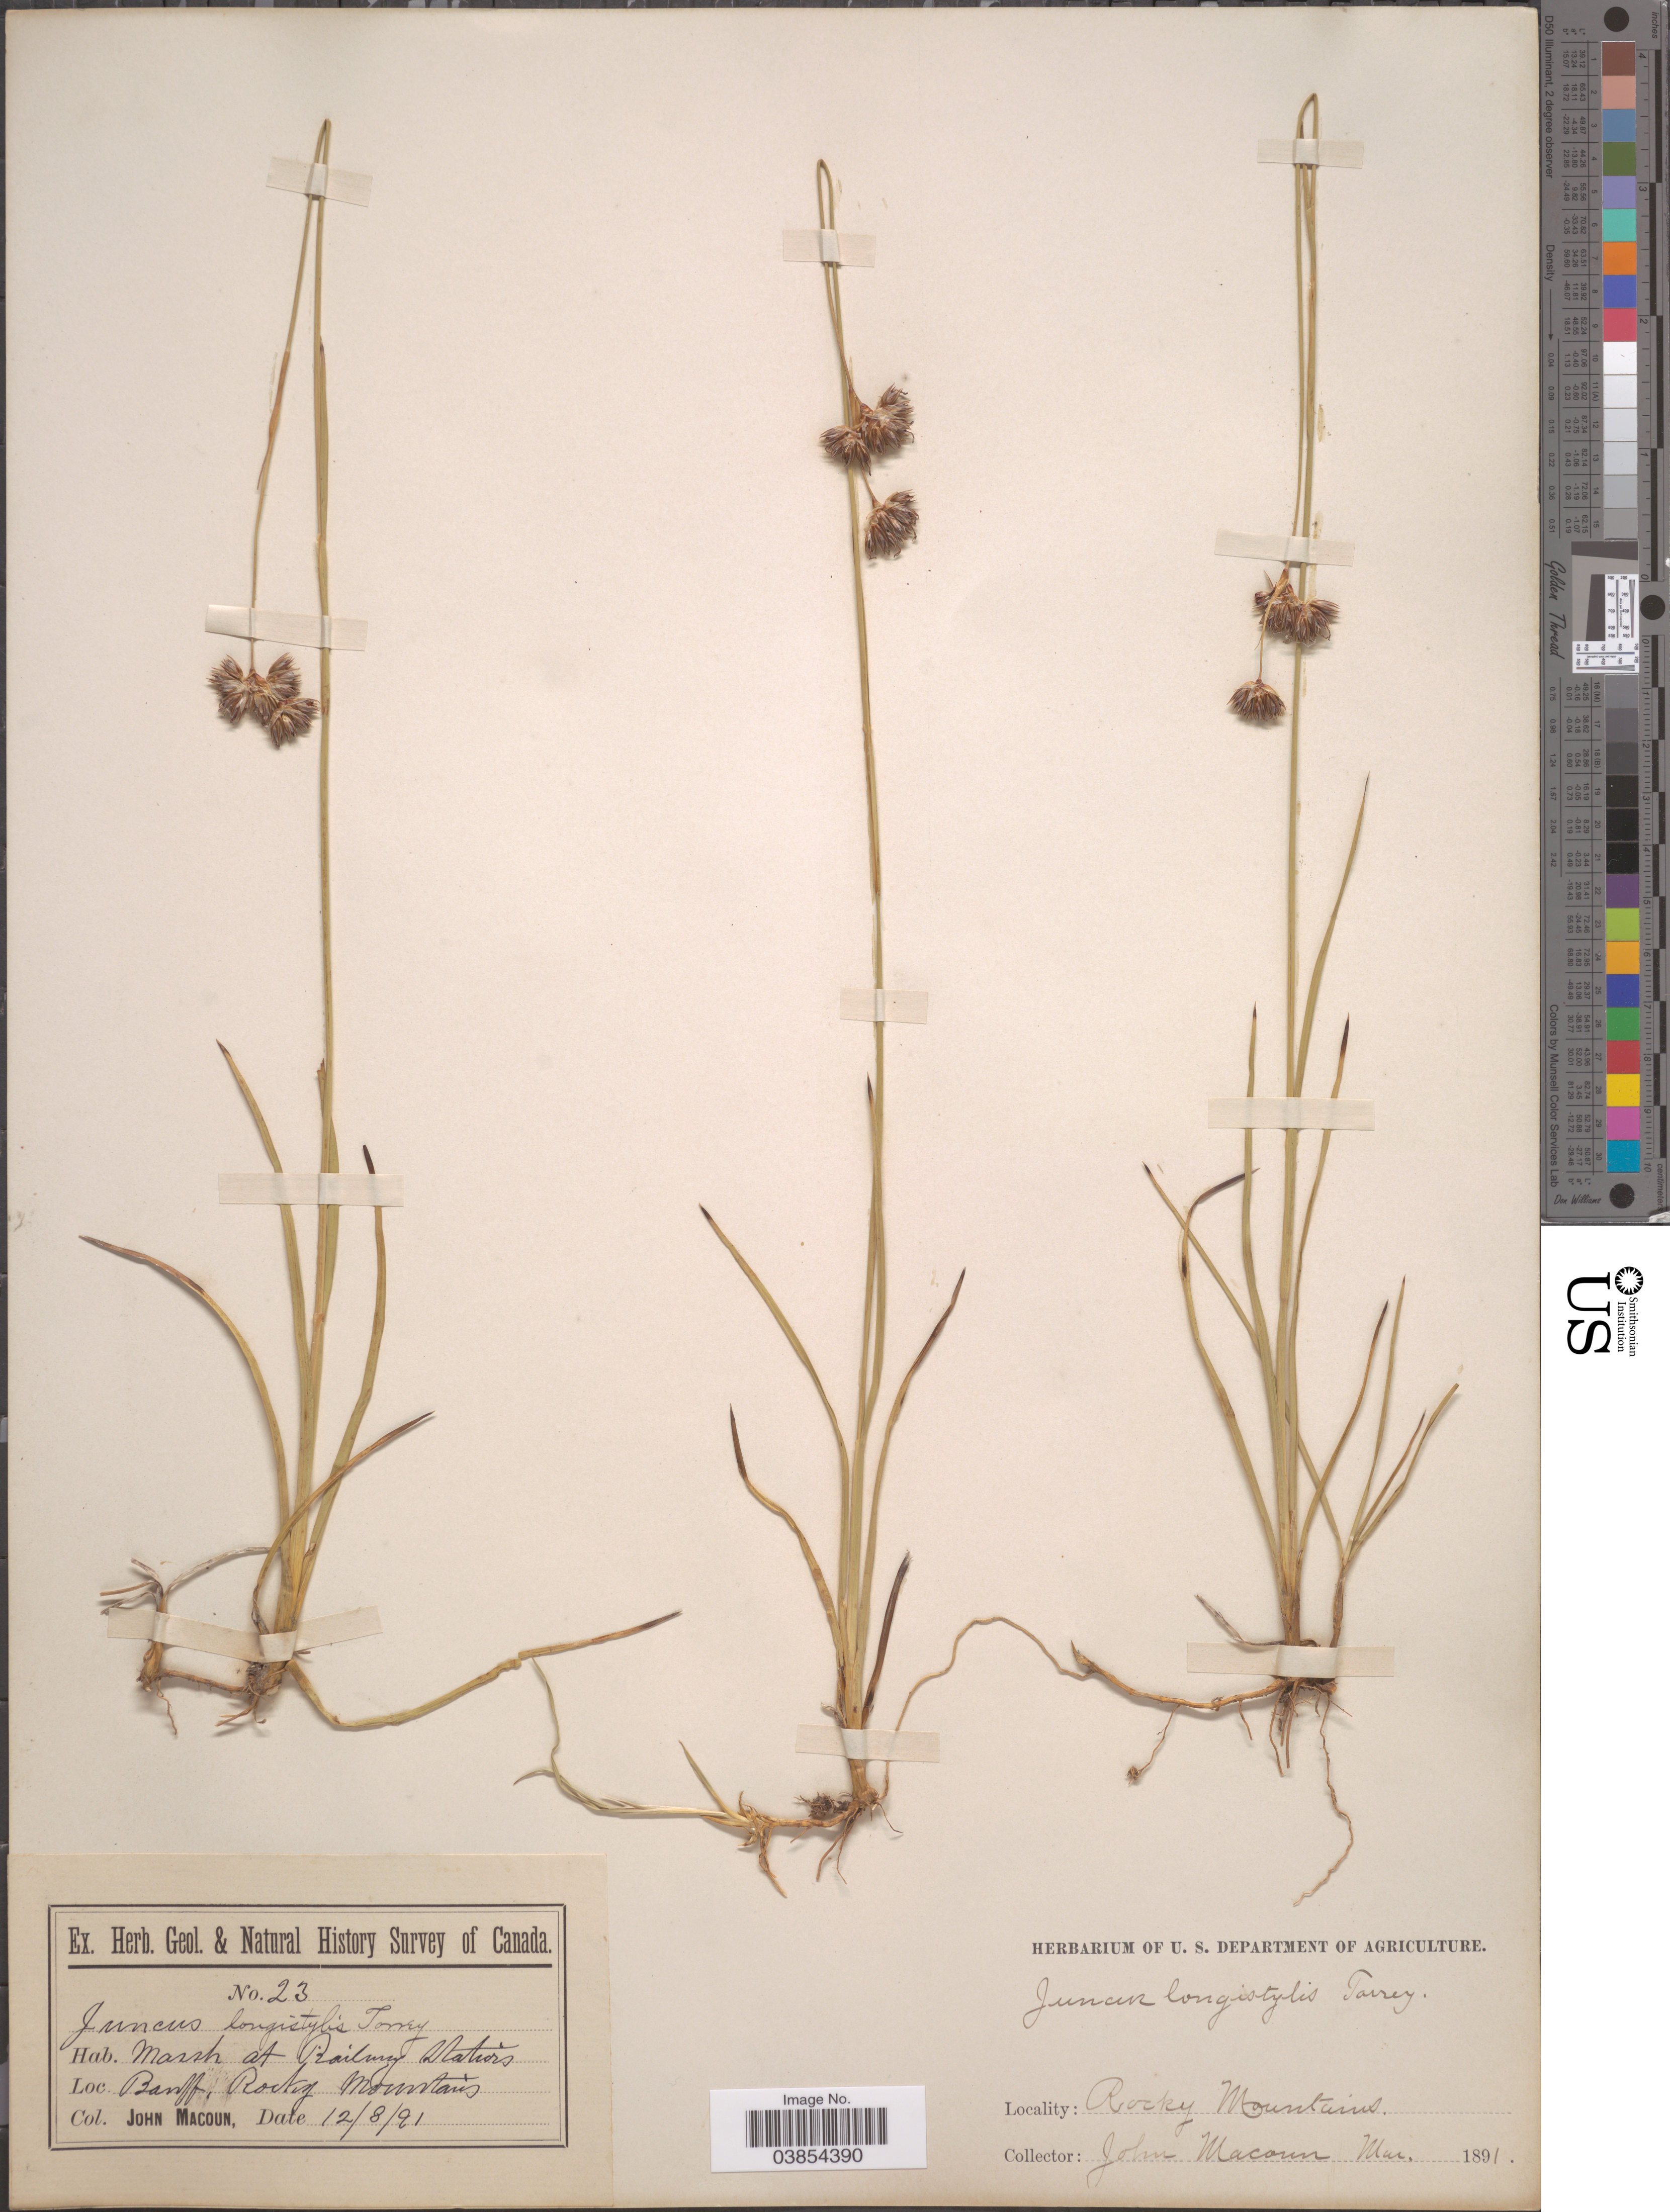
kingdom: Plantae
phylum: Tracheophyta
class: Liliopsida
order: Poales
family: Juncaceae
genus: Juncus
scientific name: Juncus longistylis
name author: Torr.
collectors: J. Macoun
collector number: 23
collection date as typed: Transcribed d/m/y: 12/8/91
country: Canada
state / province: Alberta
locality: Marsh at Railway Stations, Banff, Rocky Mountains.